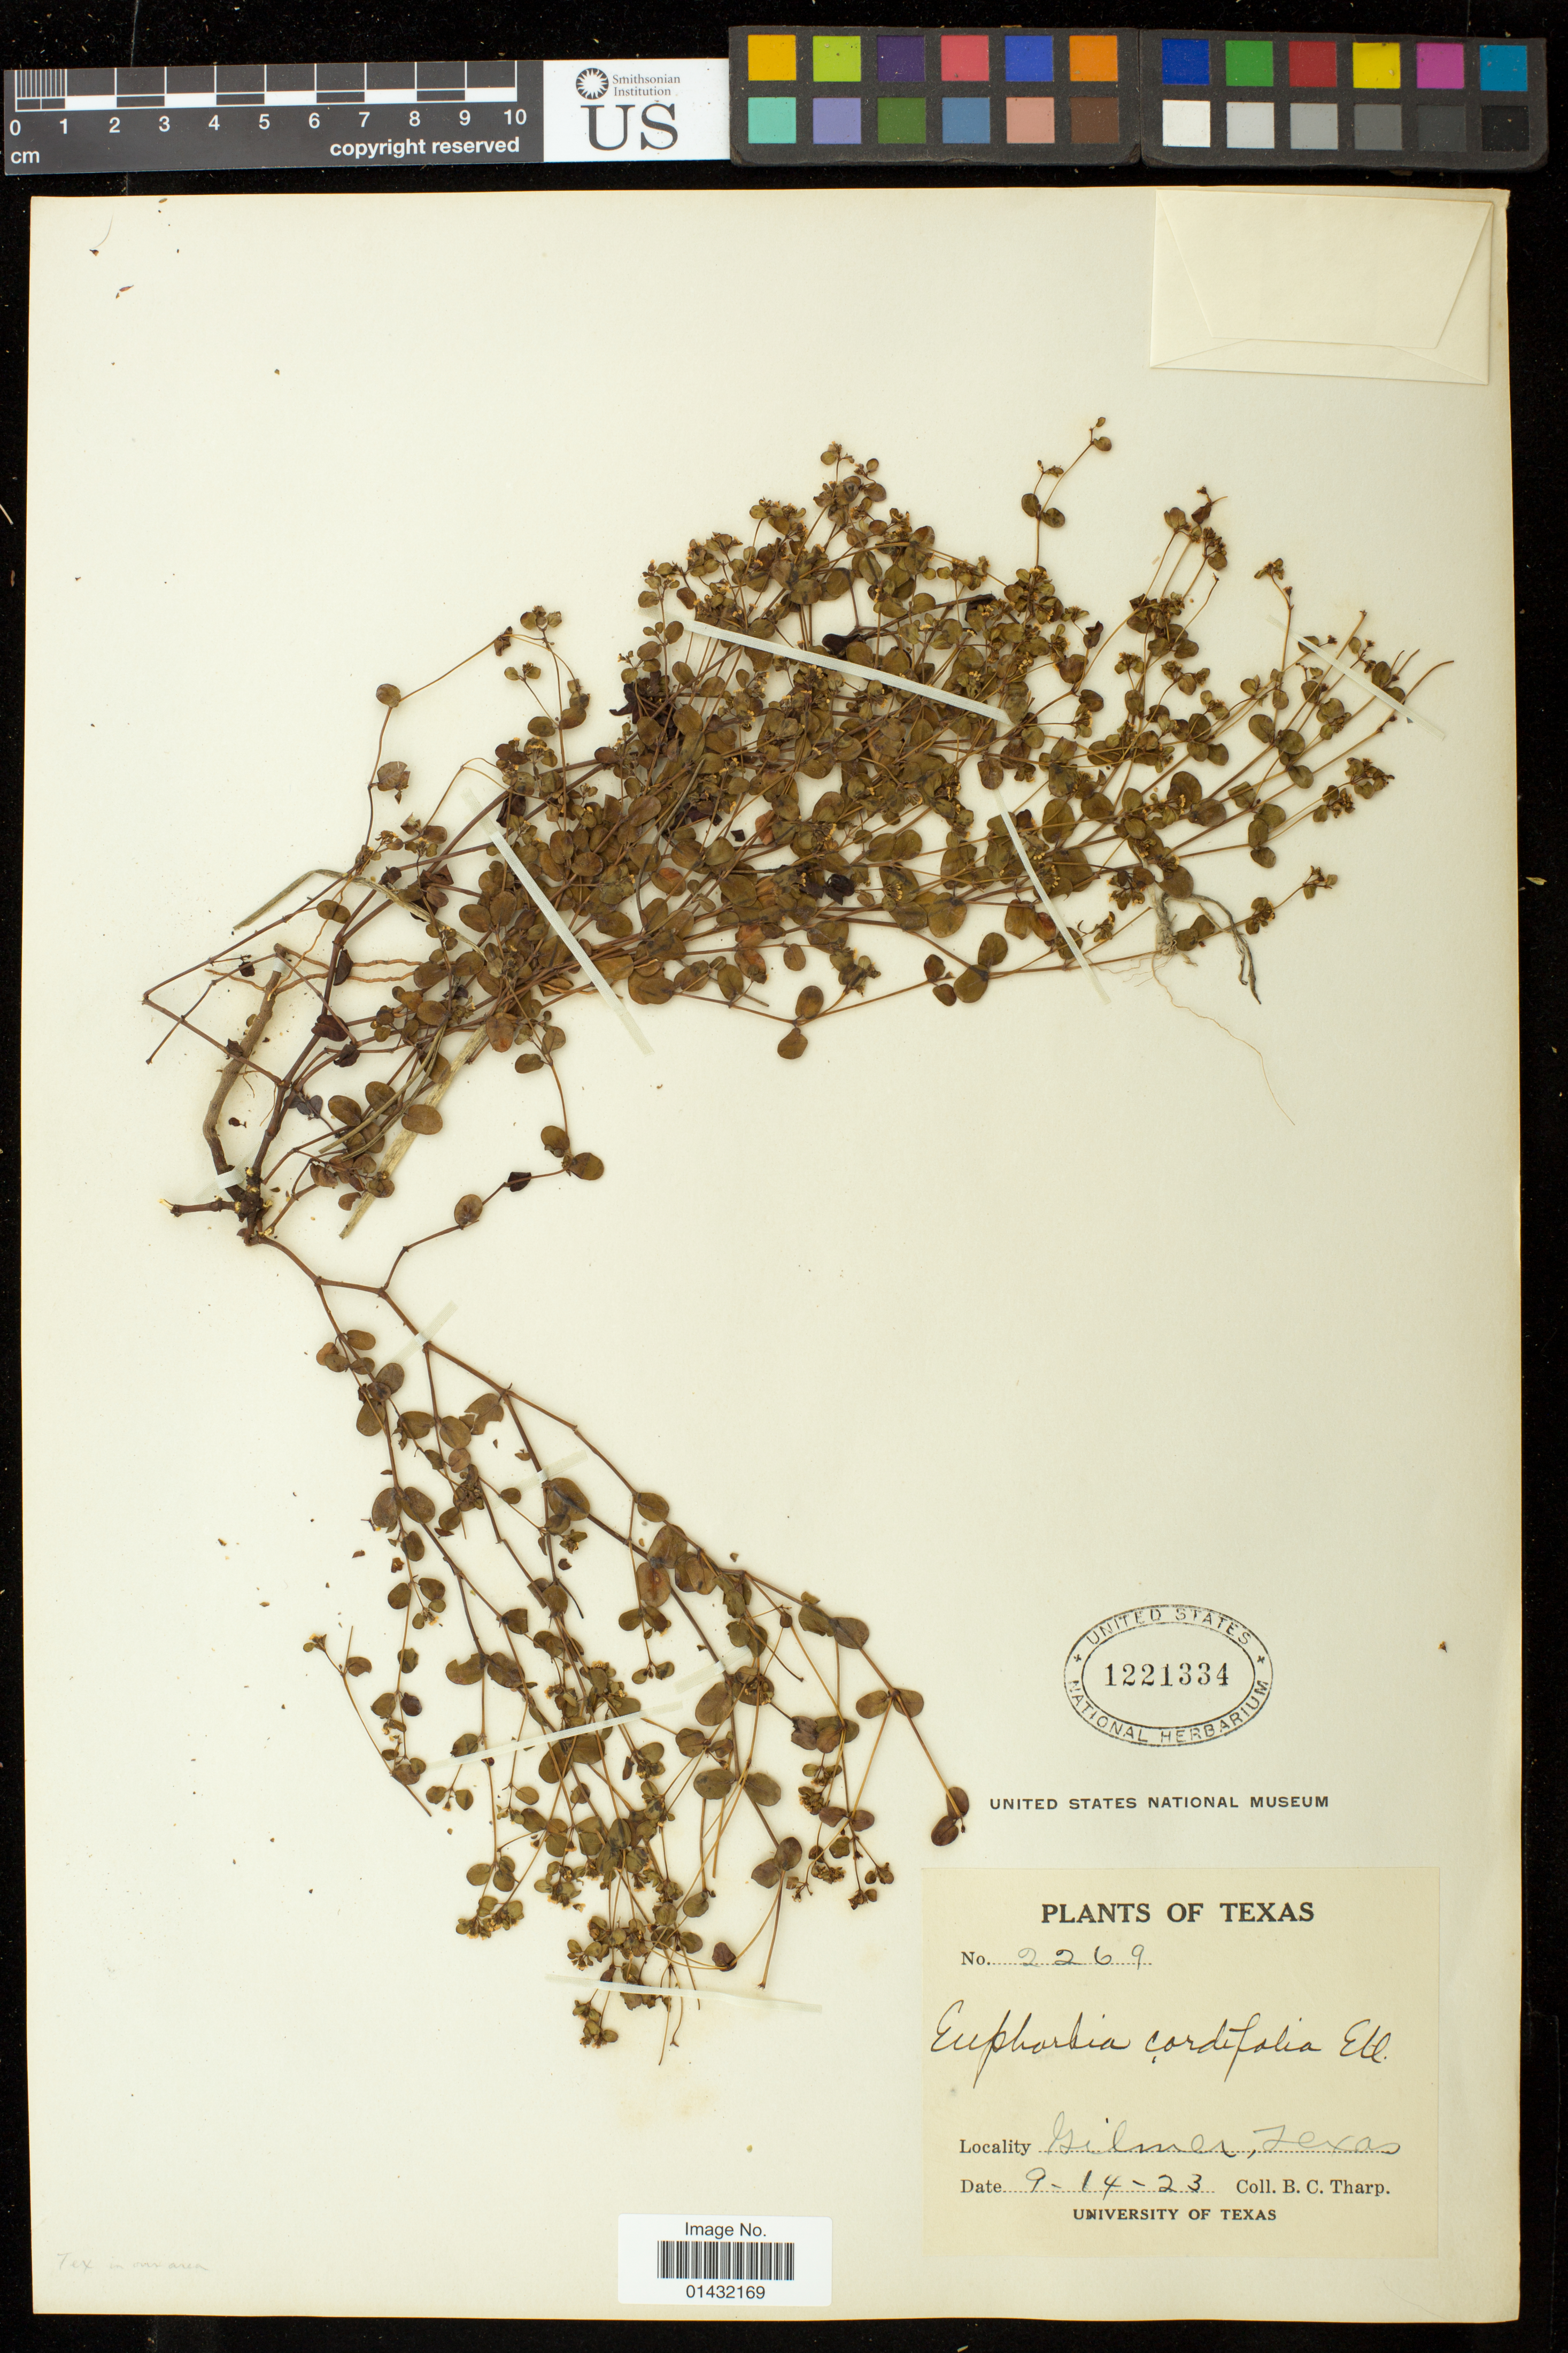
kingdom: Plantae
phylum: Tracheophyta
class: Magnoliopsida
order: Malpighiales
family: Euphorbiaceae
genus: Euphorbia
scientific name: Euphorbia cordifolia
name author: C.A. Mey. & Boiss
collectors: B. C. Tharp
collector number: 2269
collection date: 1923-09-14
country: United States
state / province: Texas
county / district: Upshur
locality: Gilmer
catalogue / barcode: US 1221334